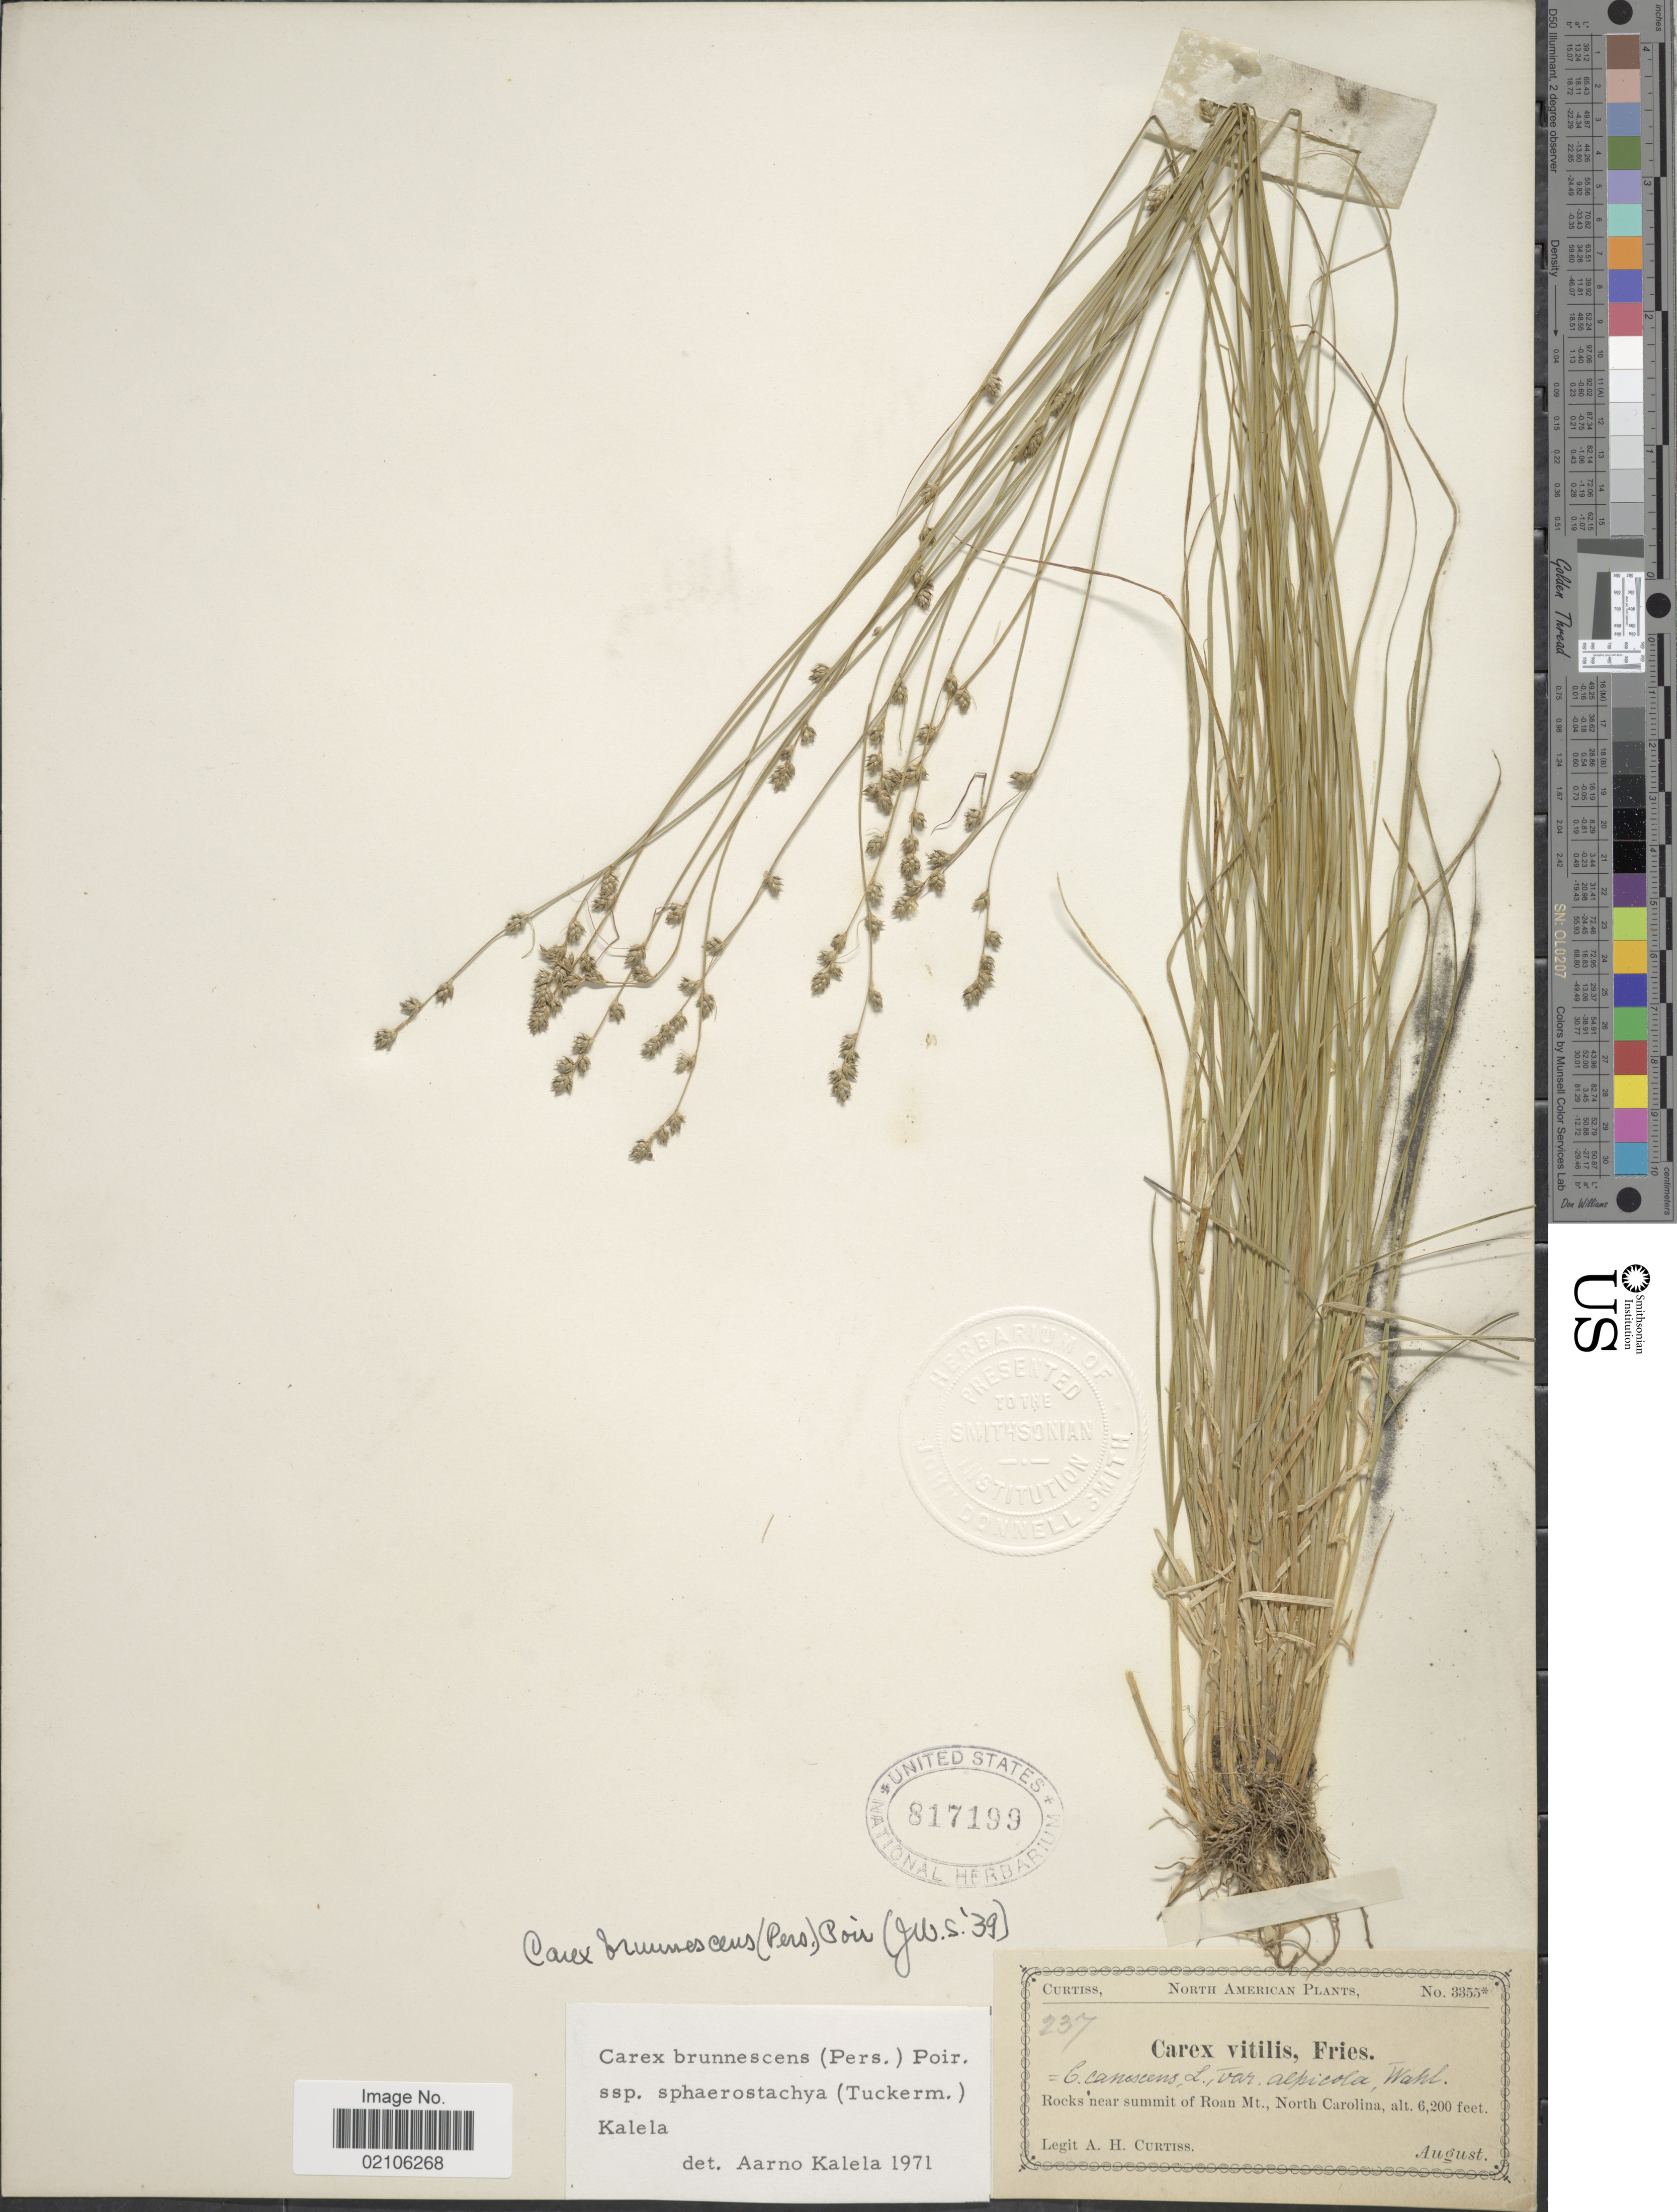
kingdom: Plantae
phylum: Tracheophyta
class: Liliopsida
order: Poales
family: Cyperaceae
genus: Carex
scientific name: Carex brunnescens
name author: (Pers.) Poir.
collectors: A. H. Curtiss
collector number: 3355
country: United States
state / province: North Carolina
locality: Rocks near summit of Roan Mt.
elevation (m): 1890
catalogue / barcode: US 817199